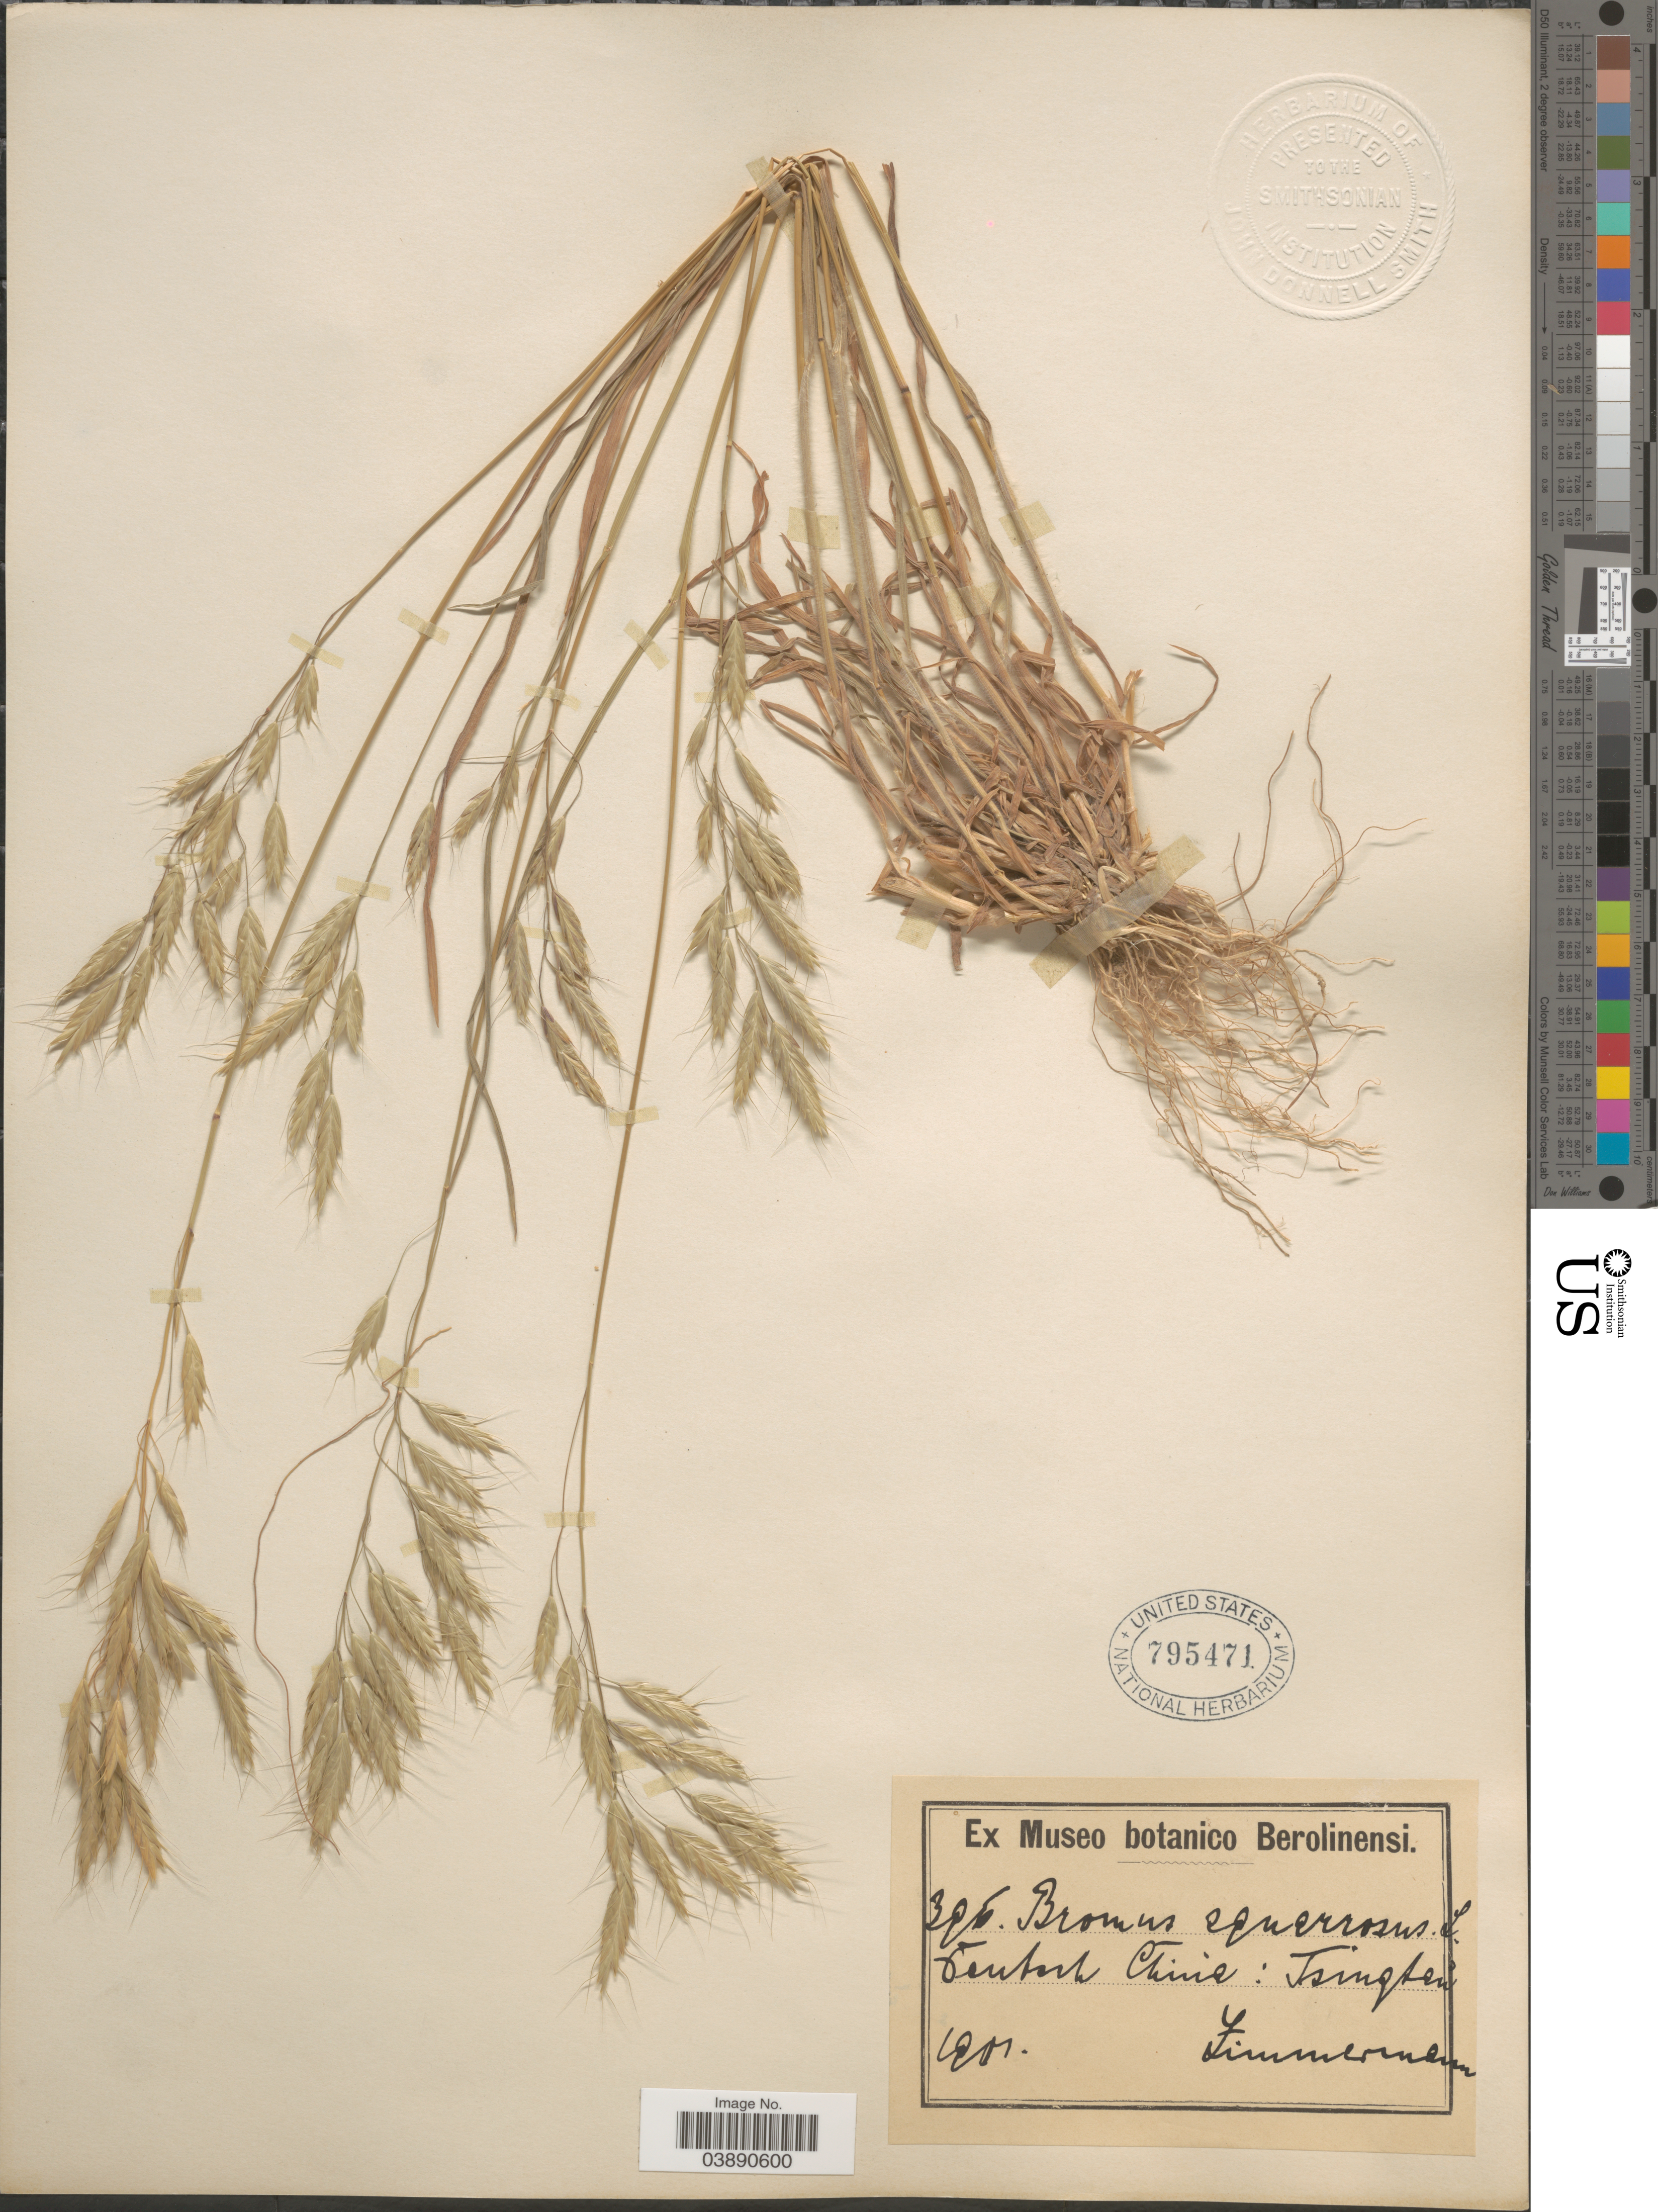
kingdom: Plantae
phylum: Tracheophyta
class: Liliopsida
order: Poales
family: Poaceae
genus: Bromus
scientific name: Bromus squarrosus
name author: L.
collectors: -- Zimmerman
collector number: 396*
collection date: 1901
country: China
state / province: Qinghai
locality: Central China: Tsingtao.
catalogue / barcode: US 795471